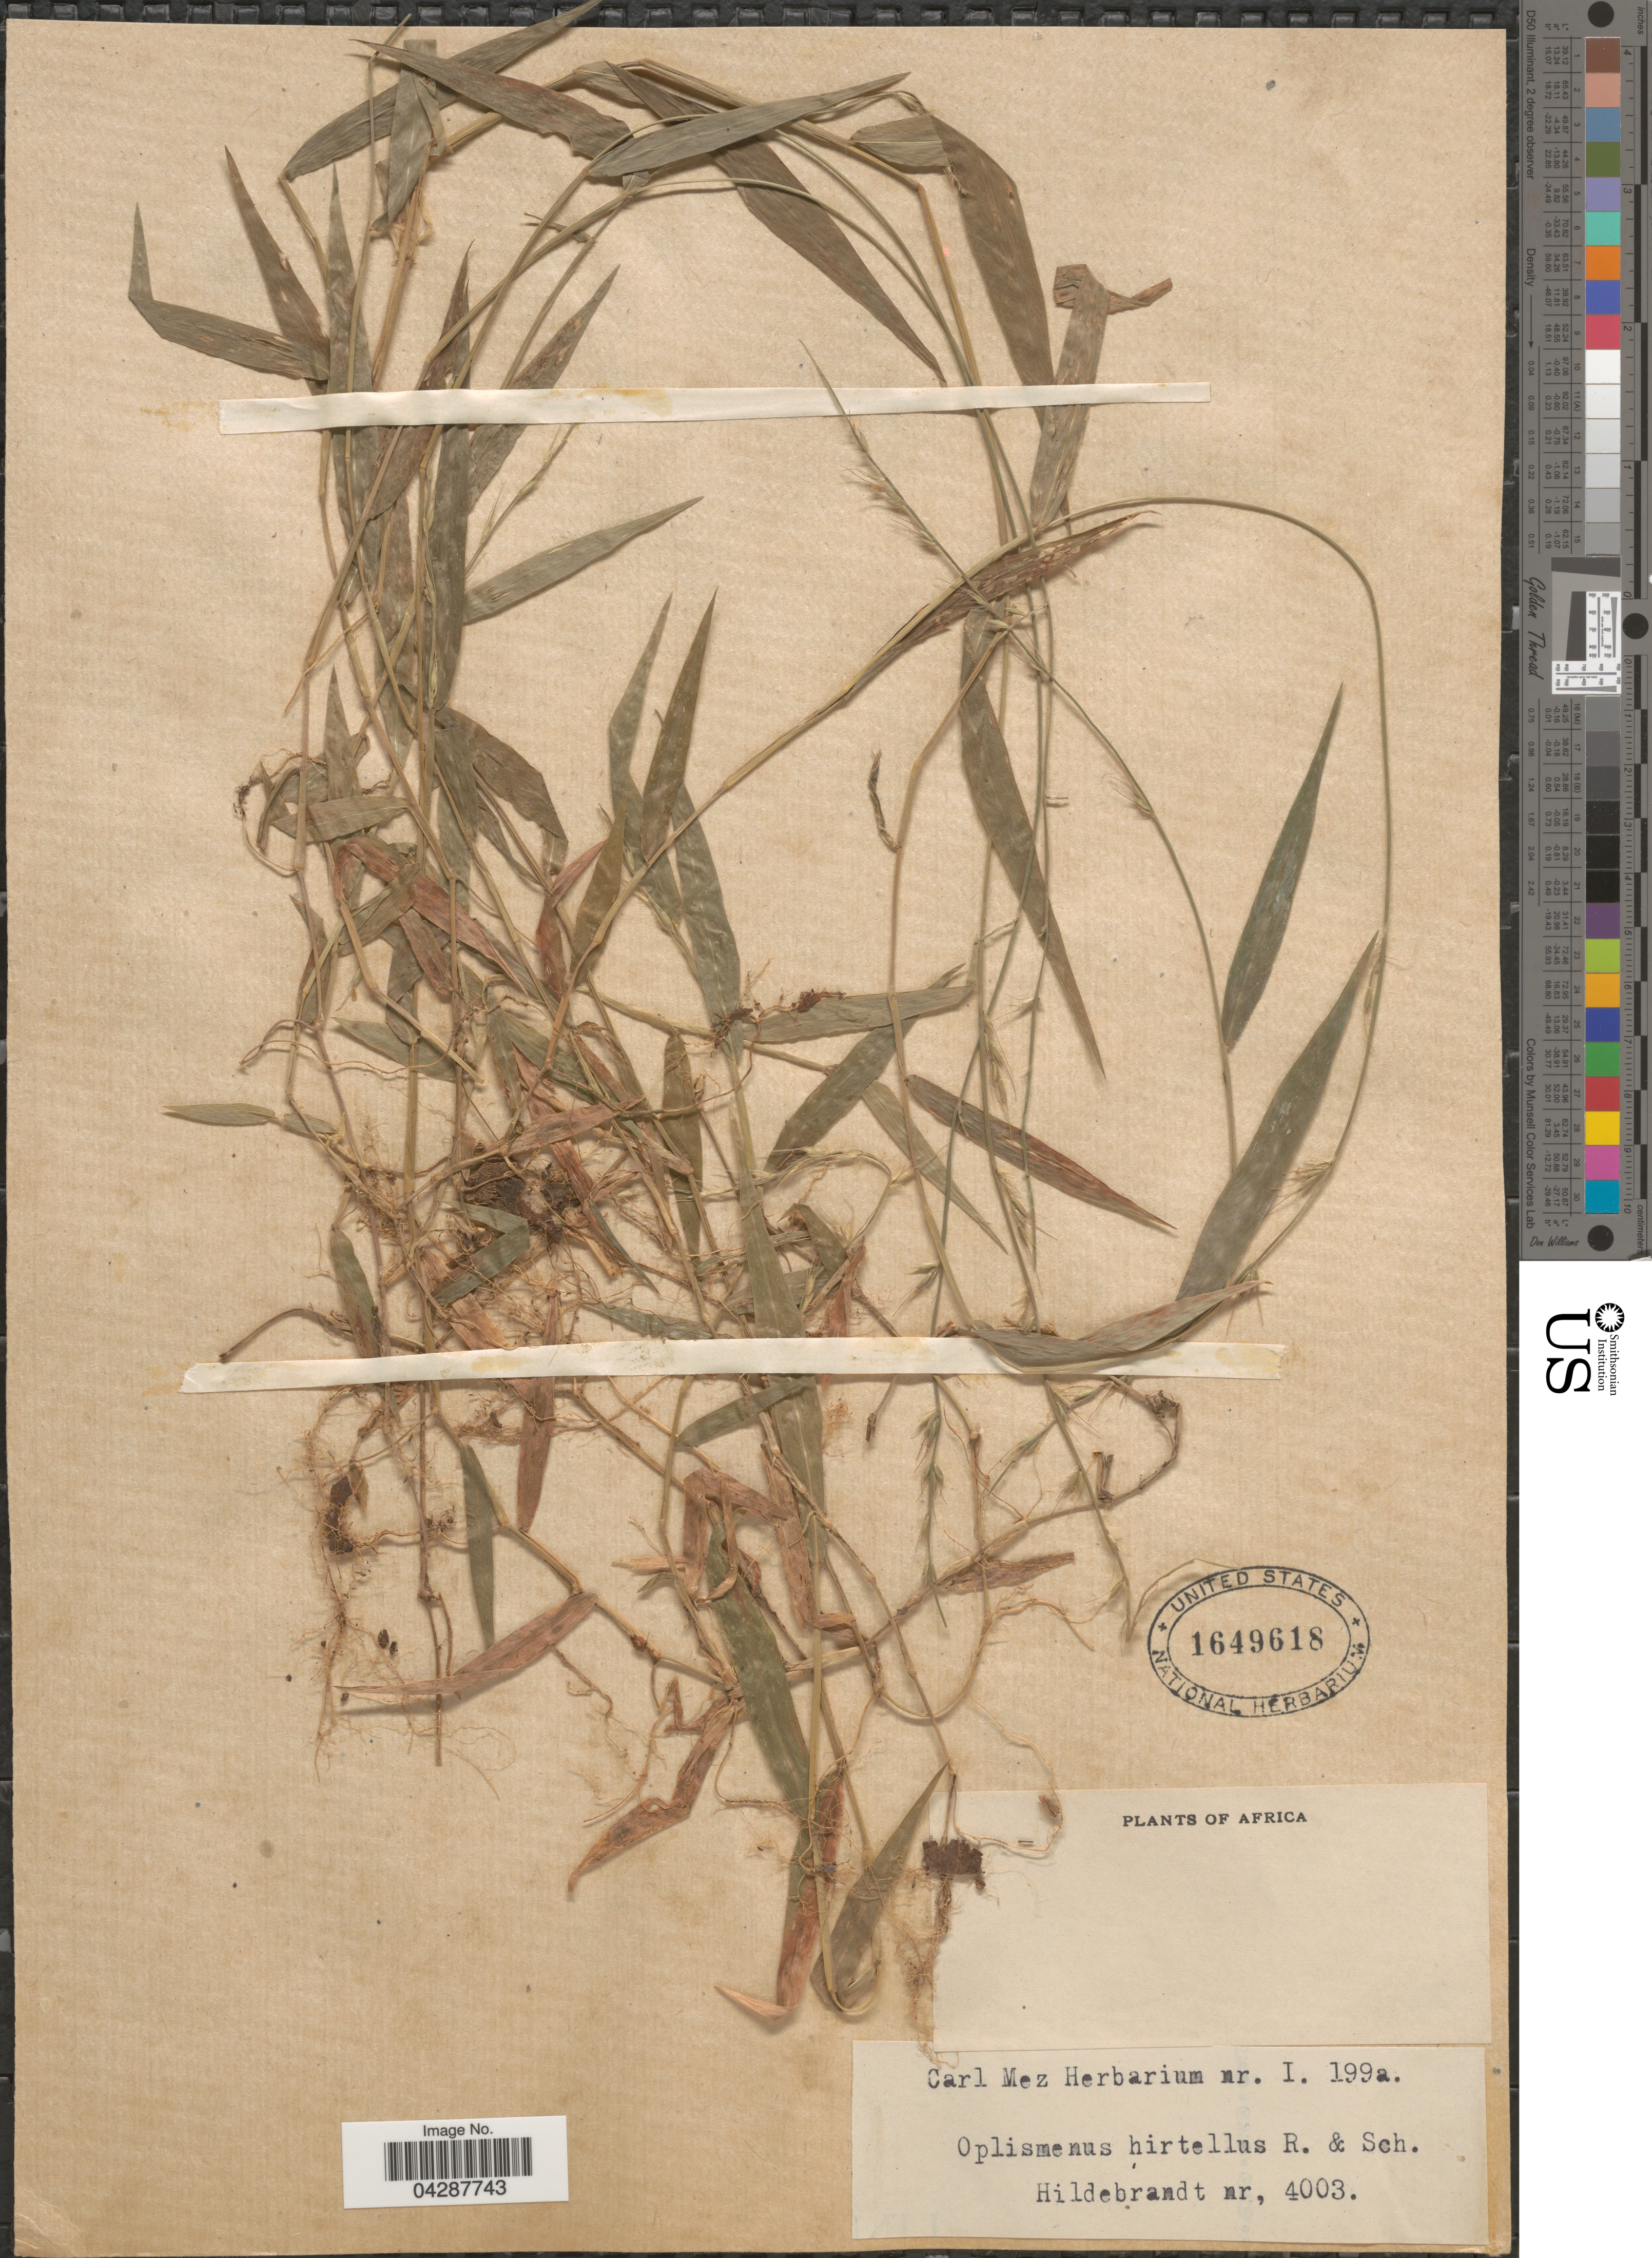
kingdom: Plantae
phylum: Tracheophyta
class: Liliopsida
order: Poales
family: Poaceae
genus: Oplismenus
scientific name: Oplismenus hirtellus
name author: (L.) P. Beauv.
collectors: Hildebrandt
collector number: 4003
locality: Africa.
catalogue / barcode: US 1649618